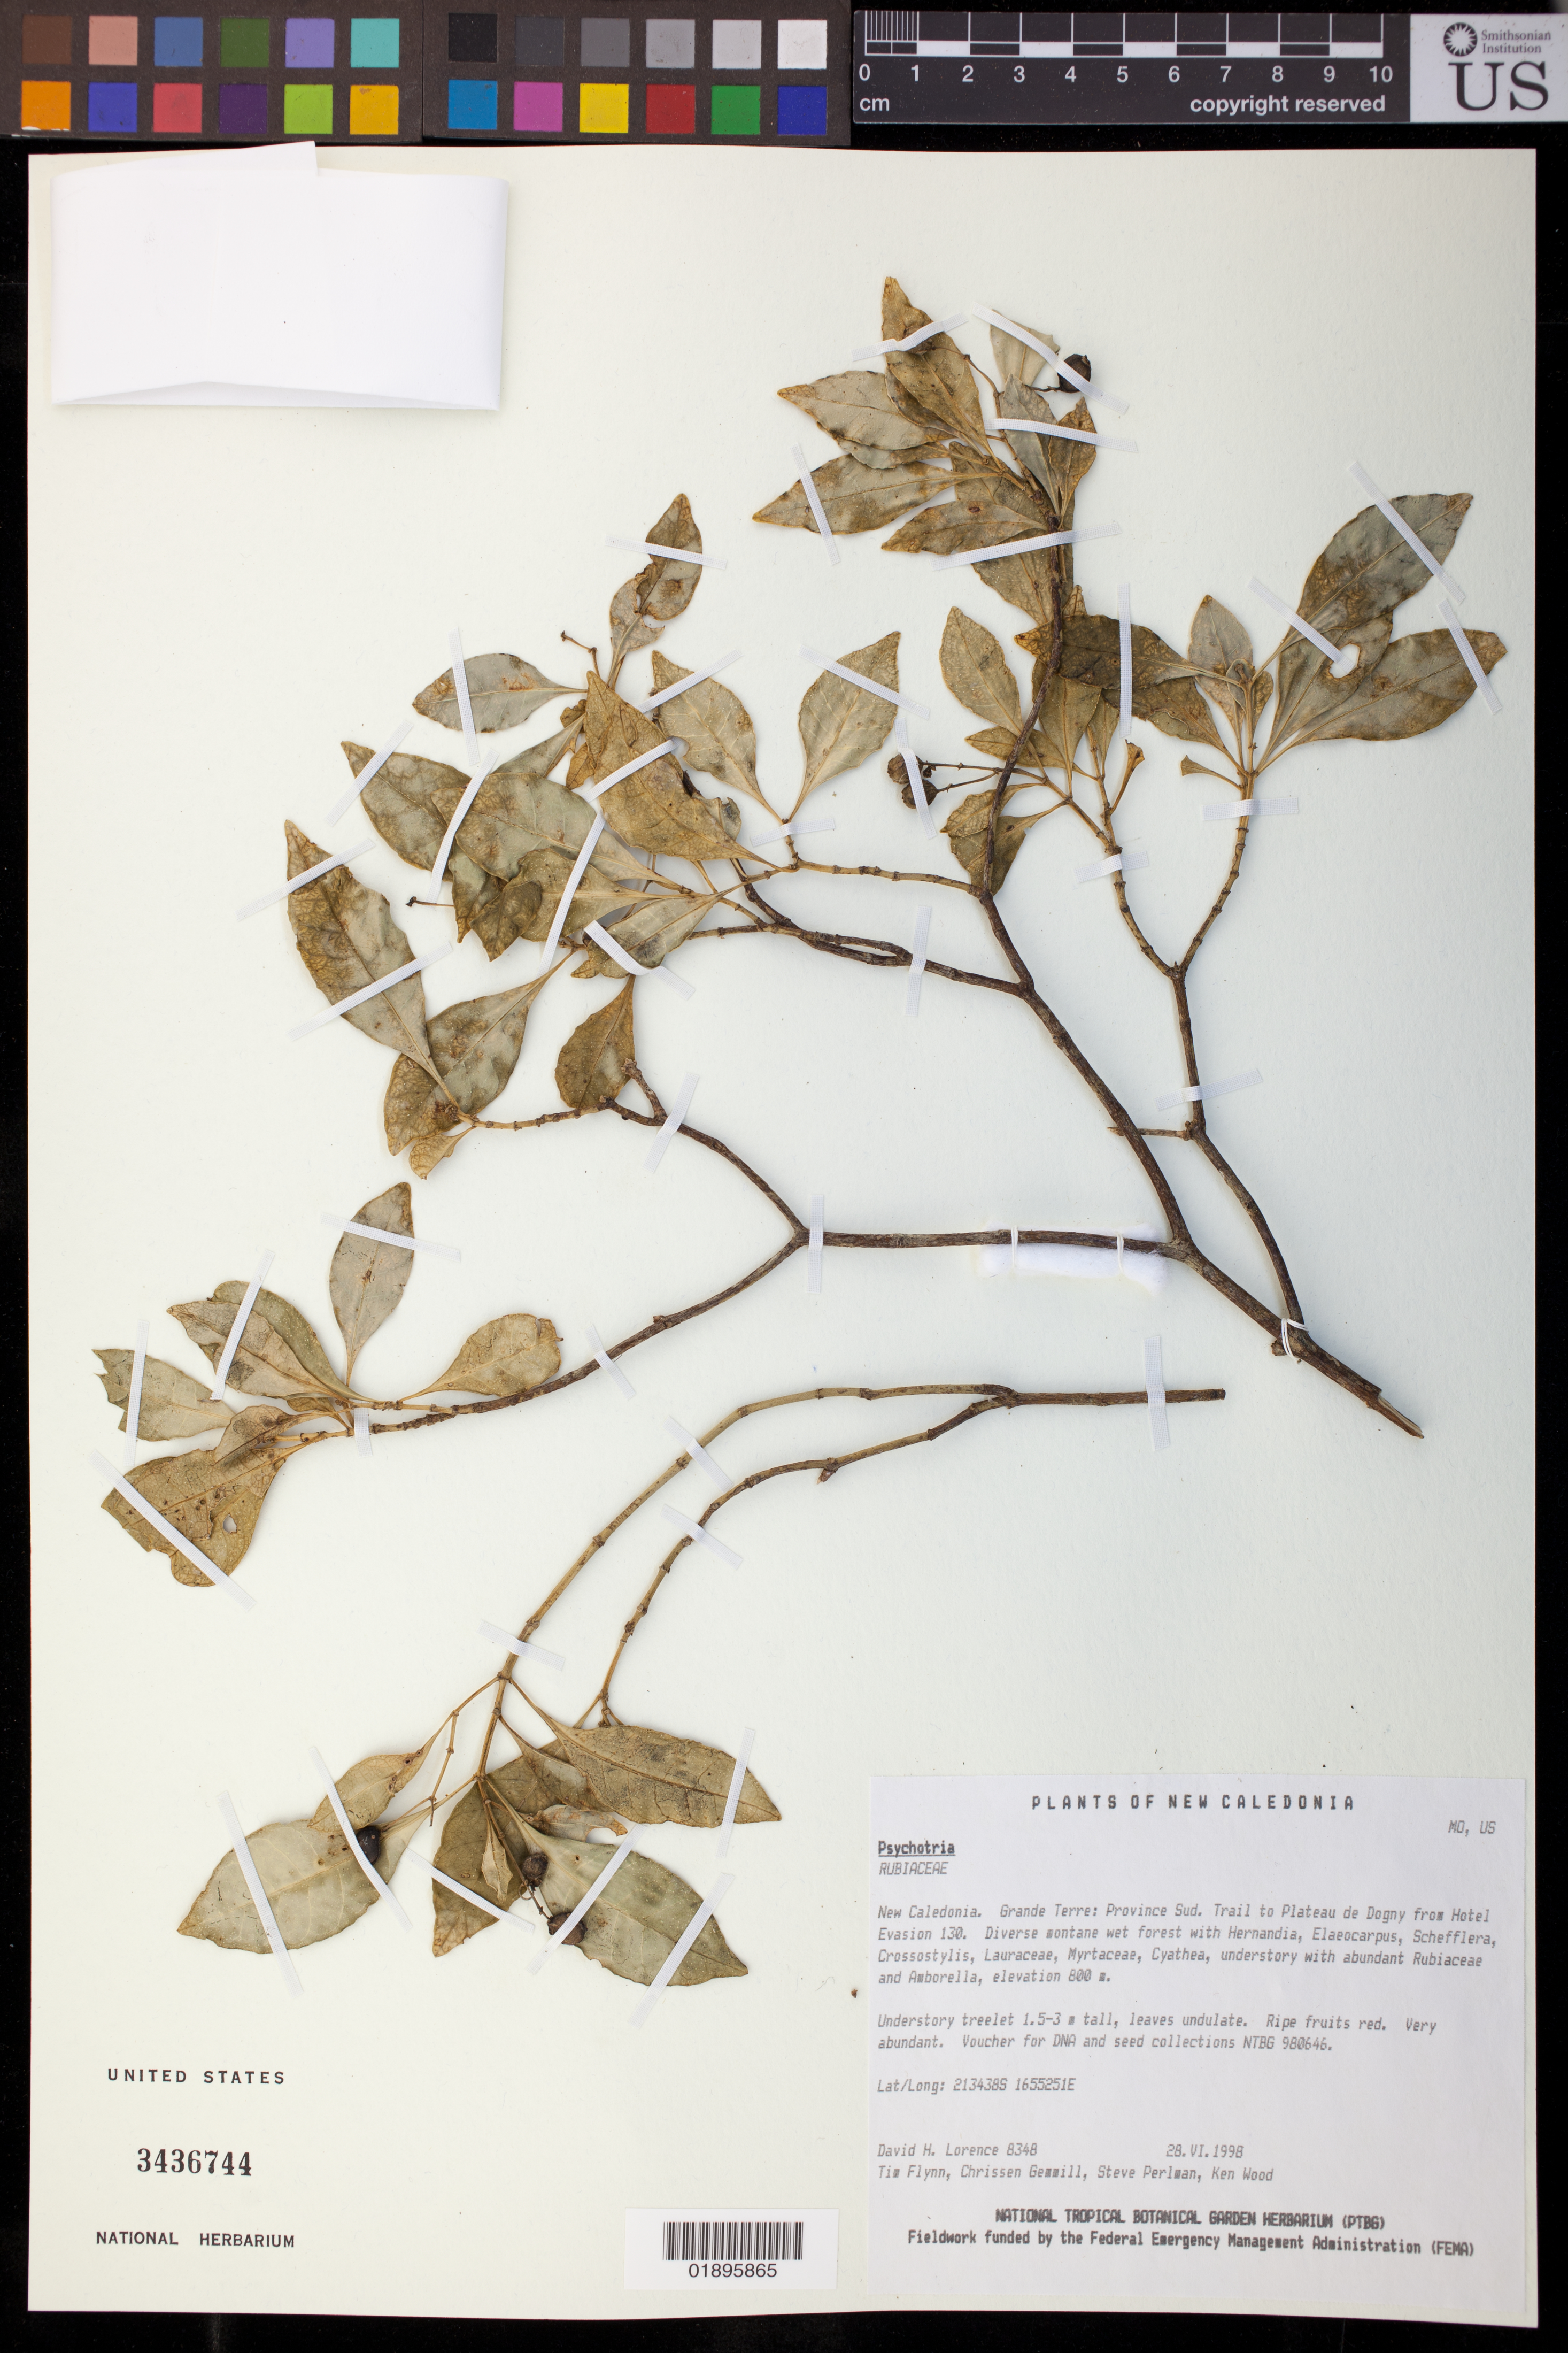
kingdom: Plantae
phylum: Tracheophyta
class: Magnoliopsida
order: Gentianales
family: Rubiaceae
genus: Psychotria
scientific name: Psychotria sp.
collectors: D. Lorence, C. Gemmill, S. P. Perlman & K. R. Wood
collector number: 8348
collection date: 1998-06-28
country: New Caledonia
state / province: Sud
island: Grand Terre Island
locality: Trail to Plateau de Dogny from Hotel Evasion 130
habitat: Diverse montane wet forest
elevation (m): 800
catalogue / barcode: US 3436744